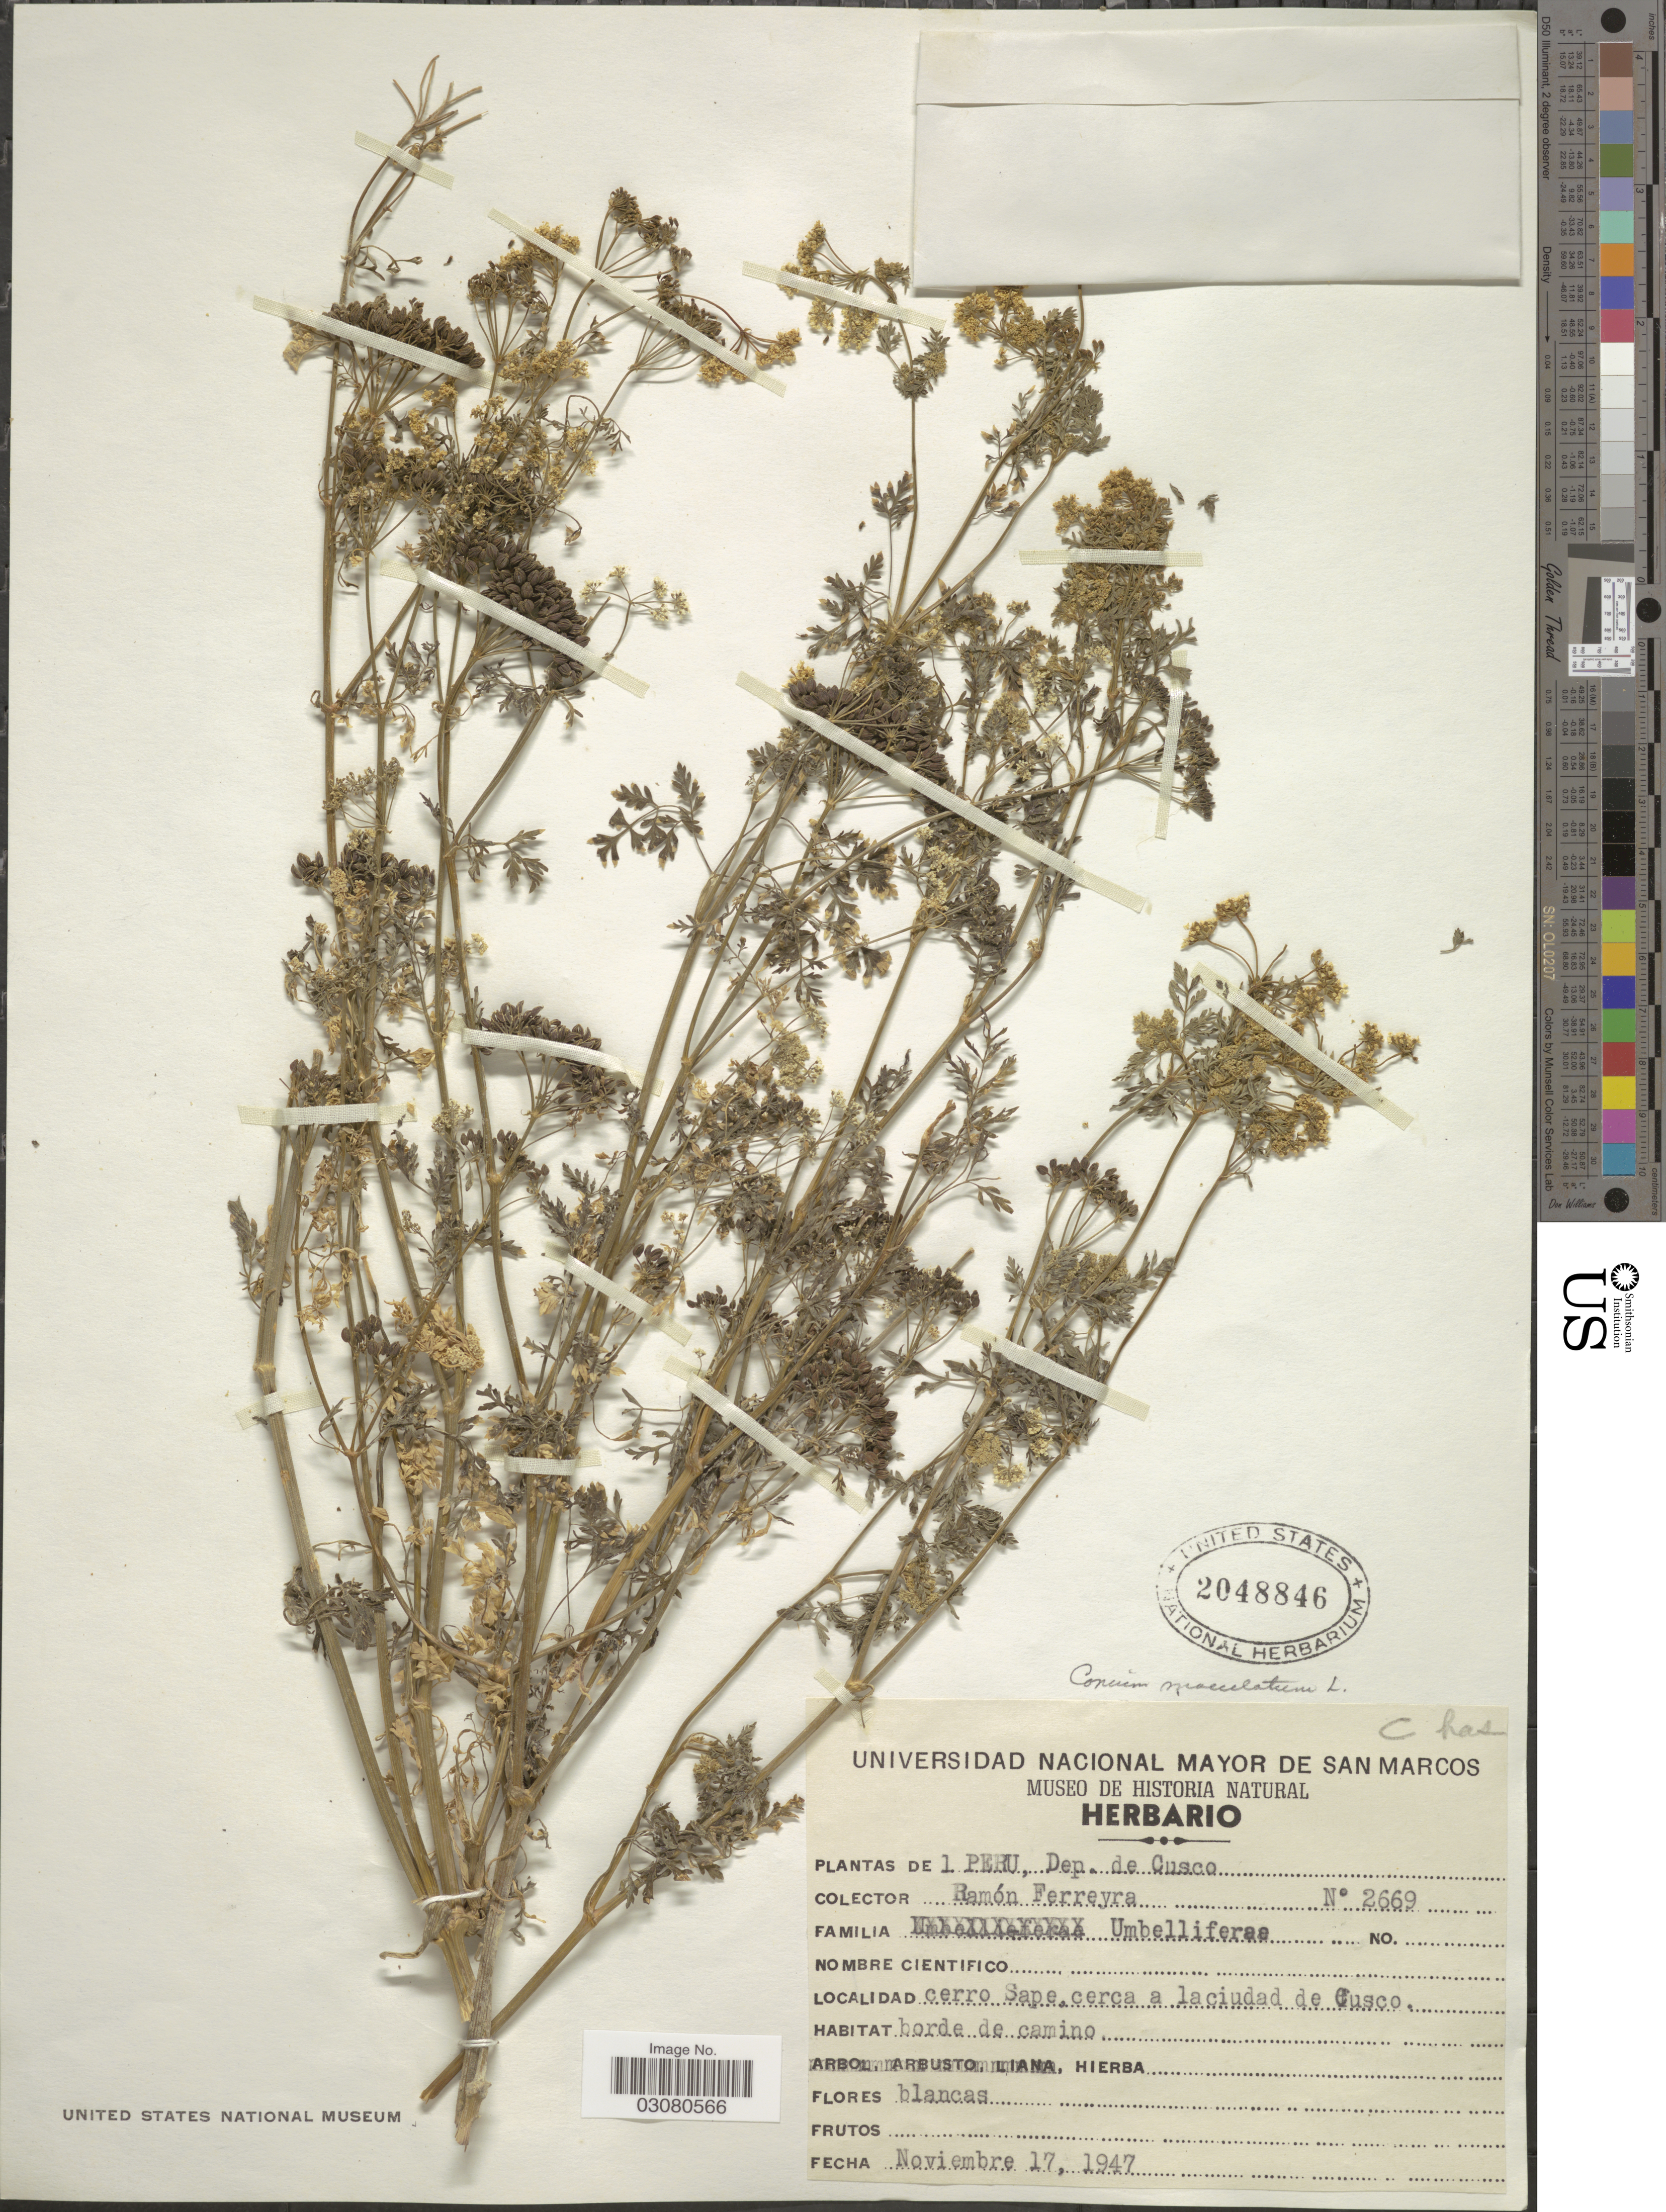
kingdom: Plantae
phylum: Tracheophyta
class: Magnoliopsida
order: Apiales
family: Apiaceae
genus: Conium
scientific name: Conium maculatum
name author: L.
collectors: R. A. Ferreyra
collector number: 2669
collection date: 1947-11-17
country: Peru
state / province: Cusco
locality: Dep. de Cusco. Cerro Sape, cerca a laciudad de Cusco.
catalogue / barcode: US 2048846